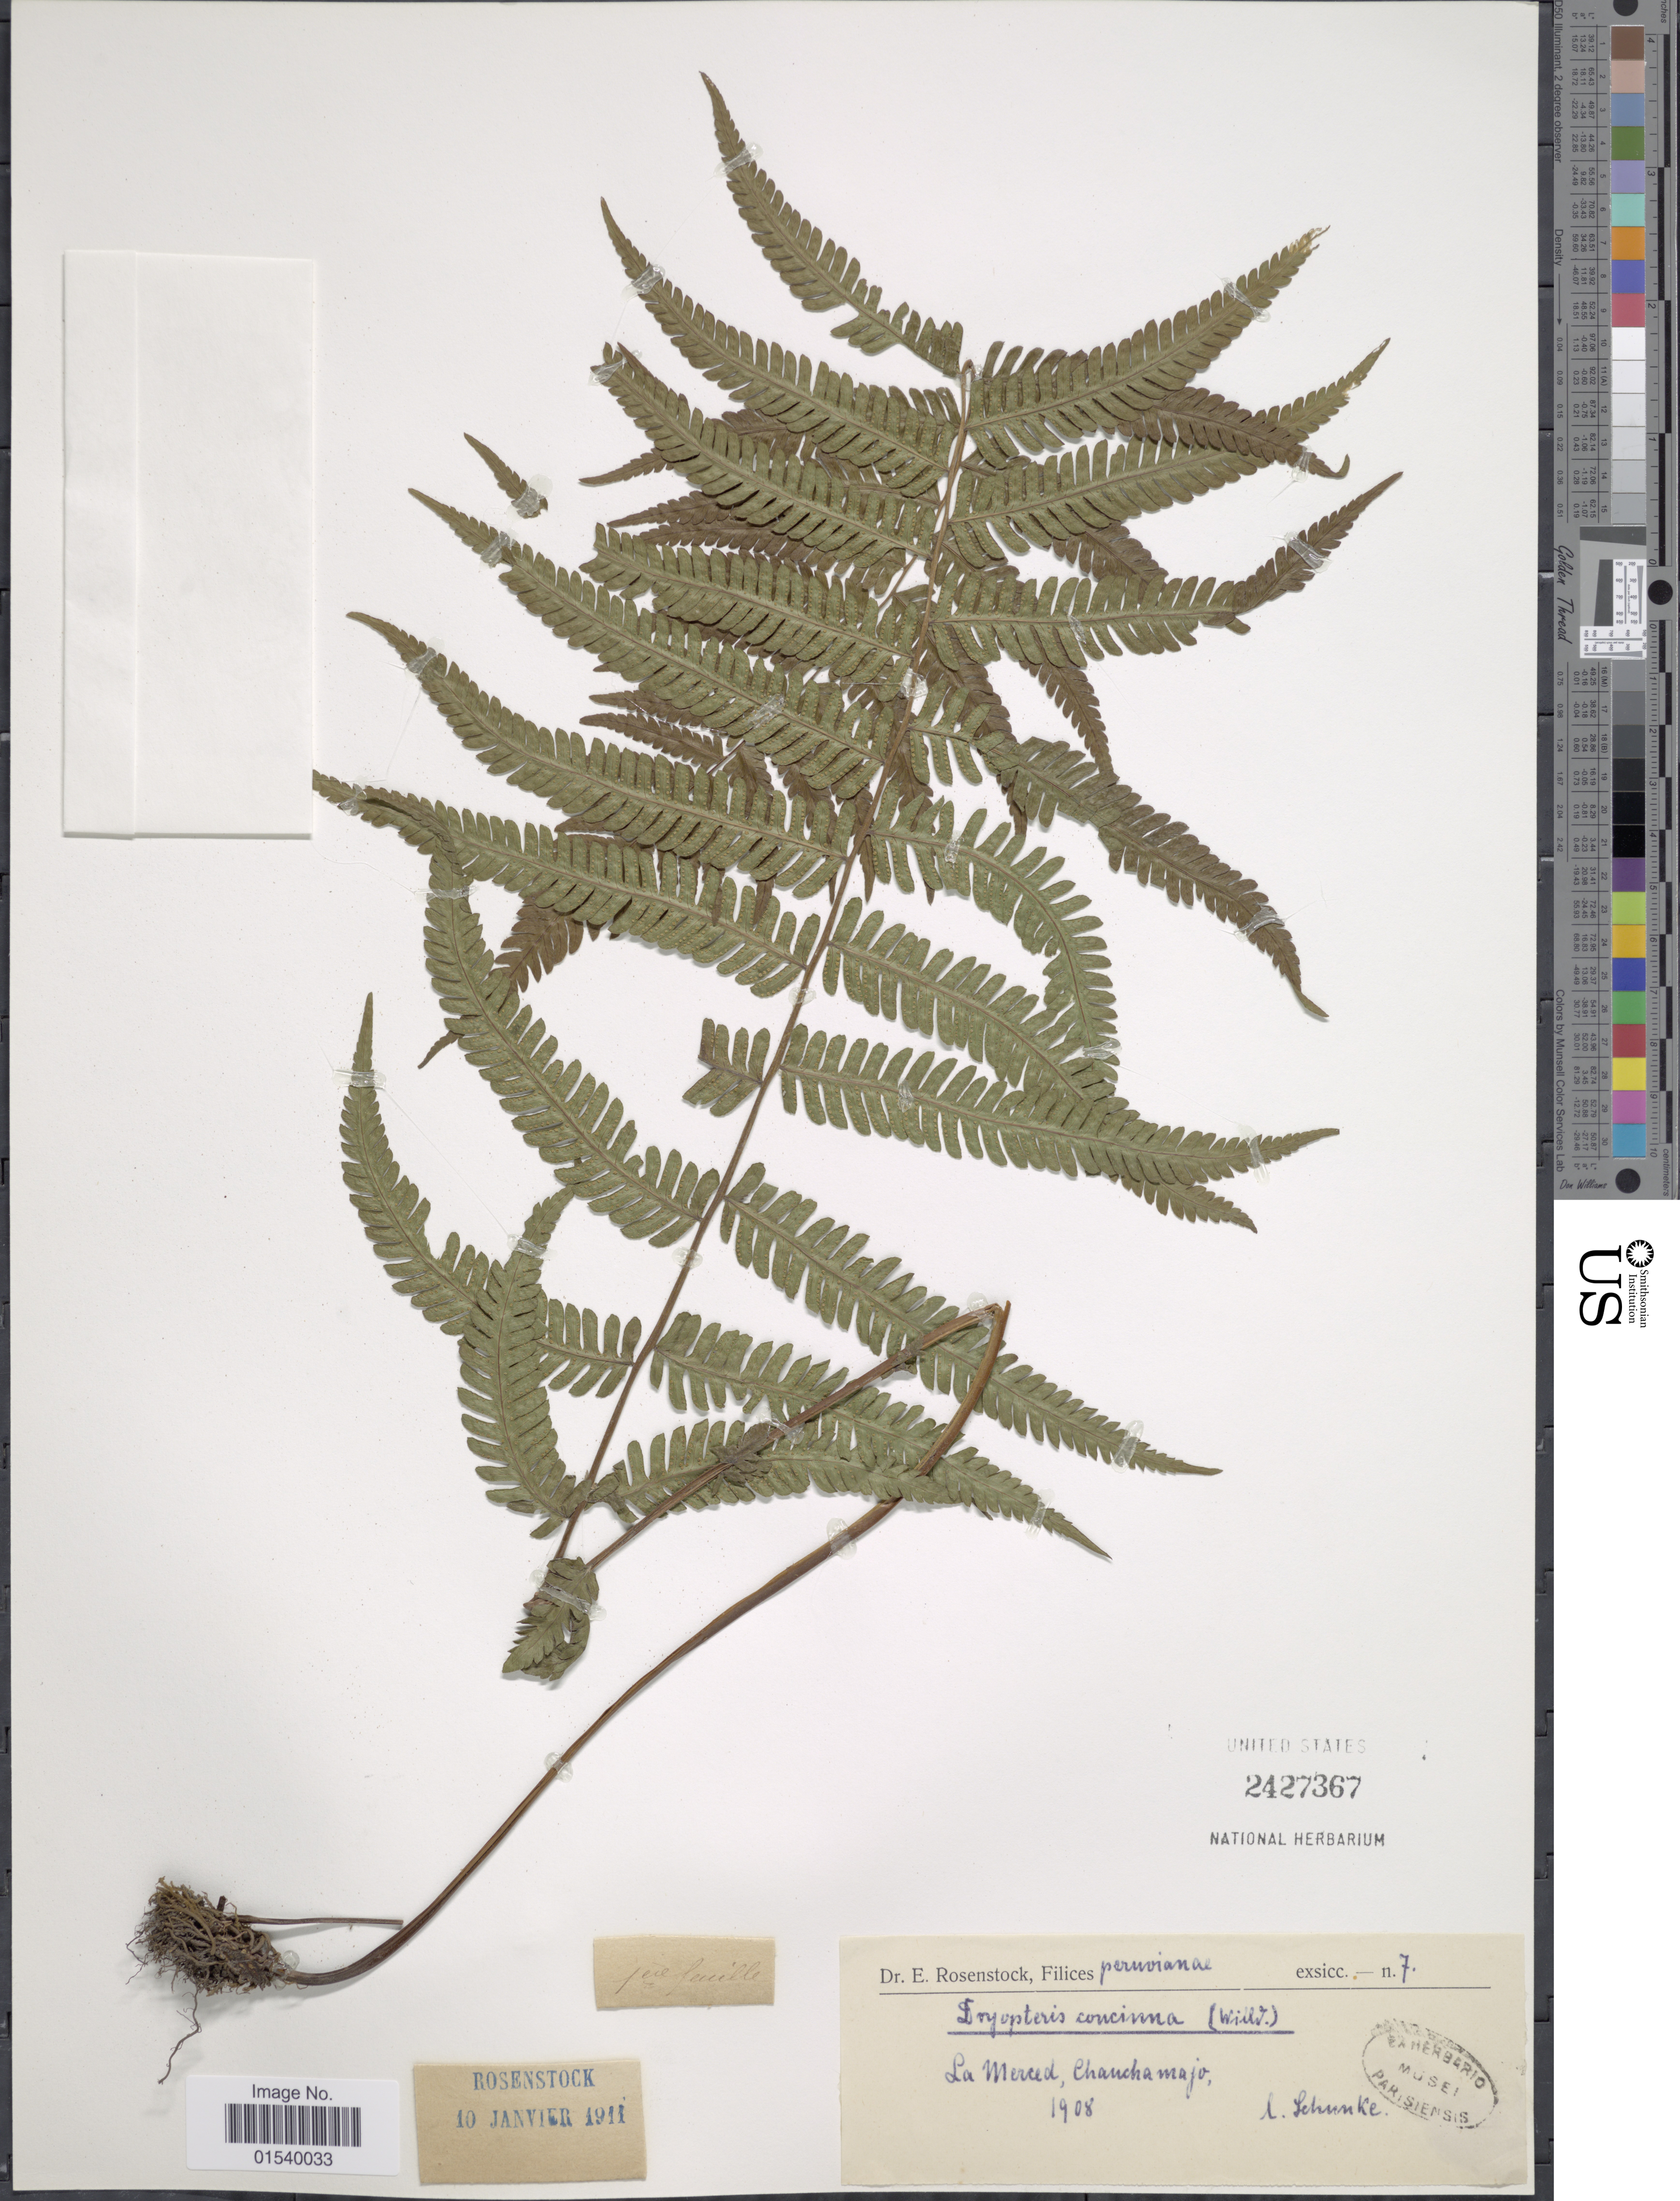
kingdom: Plantae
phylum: Tracheophyta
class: Polypodiopsida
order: Polypodiales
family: Thelypteridaceae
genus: Amauropelta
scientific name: Amauropelta concinna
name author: (Willd.) Pic. Serm.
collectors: Schunke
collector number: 7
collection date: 1908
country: Peru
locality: La Merced, Chanchamayo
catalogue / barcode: US 2427367